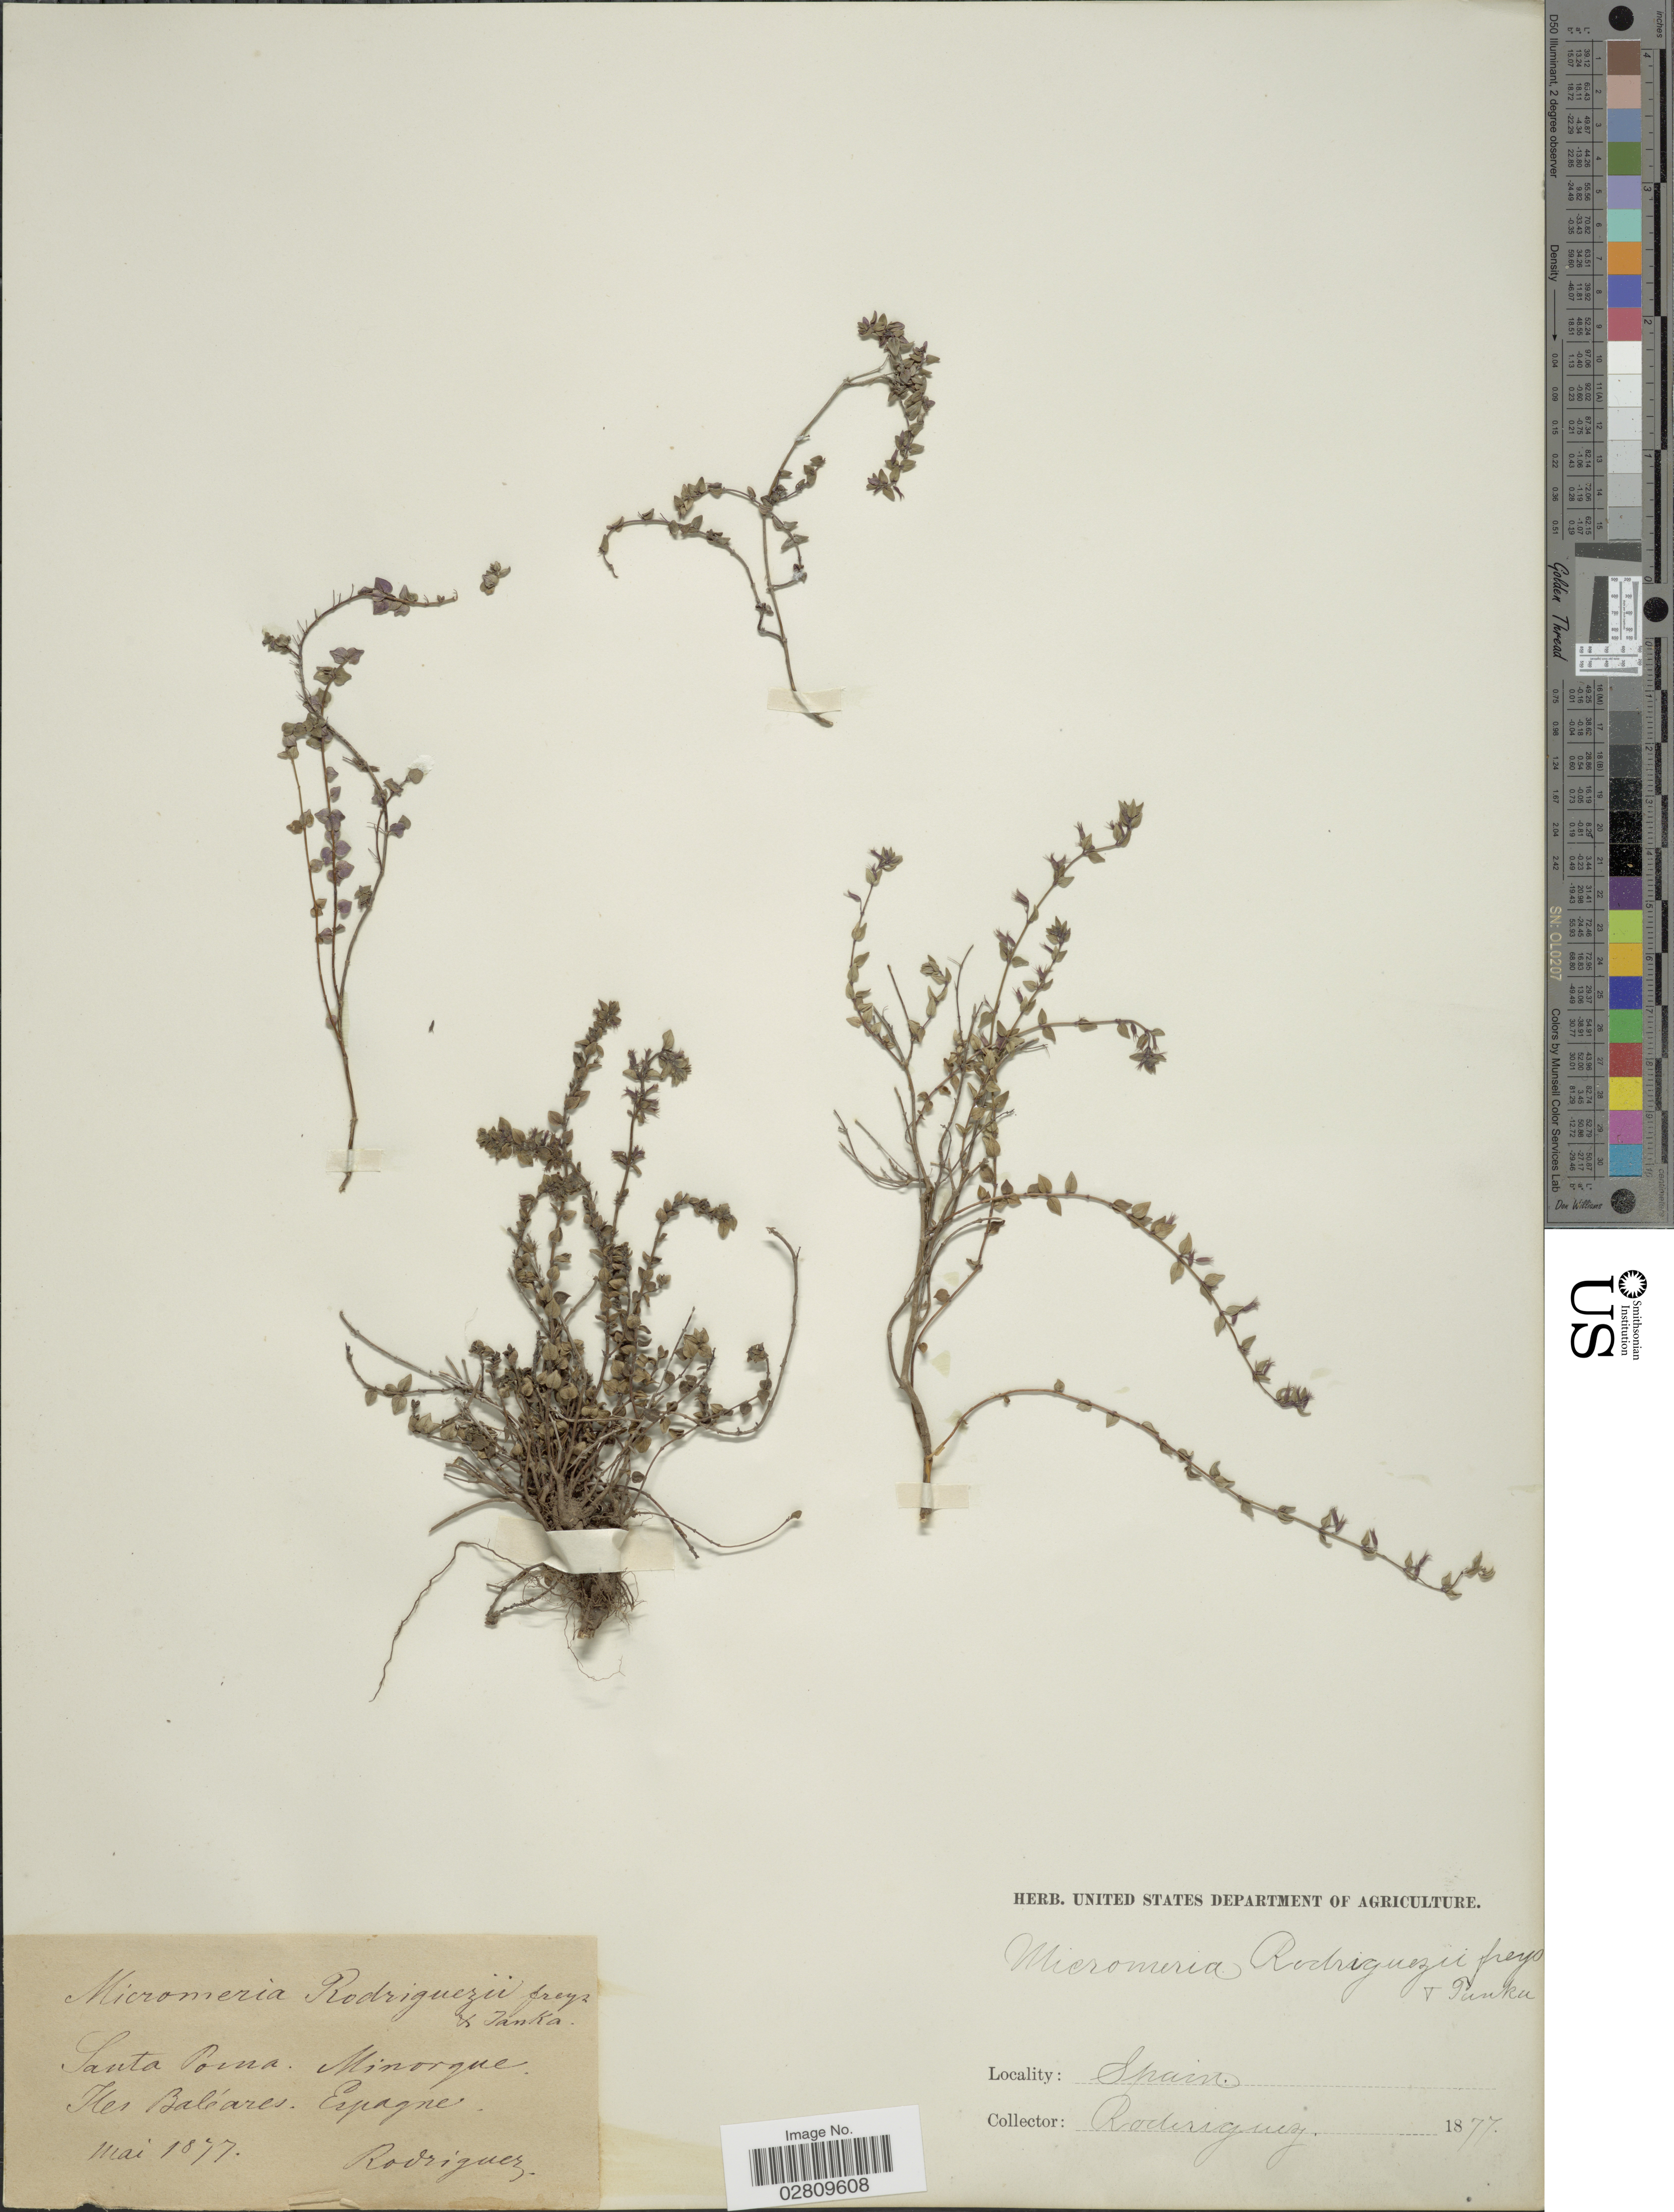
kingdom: Plantae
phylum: Tracheophyta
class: Magnoliopsida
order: Lamiales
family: Lamiaceae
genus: Micromeria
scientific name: Micromeria rodriguezii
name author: Freyn & Janka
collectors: Rodriguez, --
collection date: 1877-05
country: Spain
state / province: Islas Baleares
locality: Santa Poma. Minorque. Isles Baléares. Espagne.